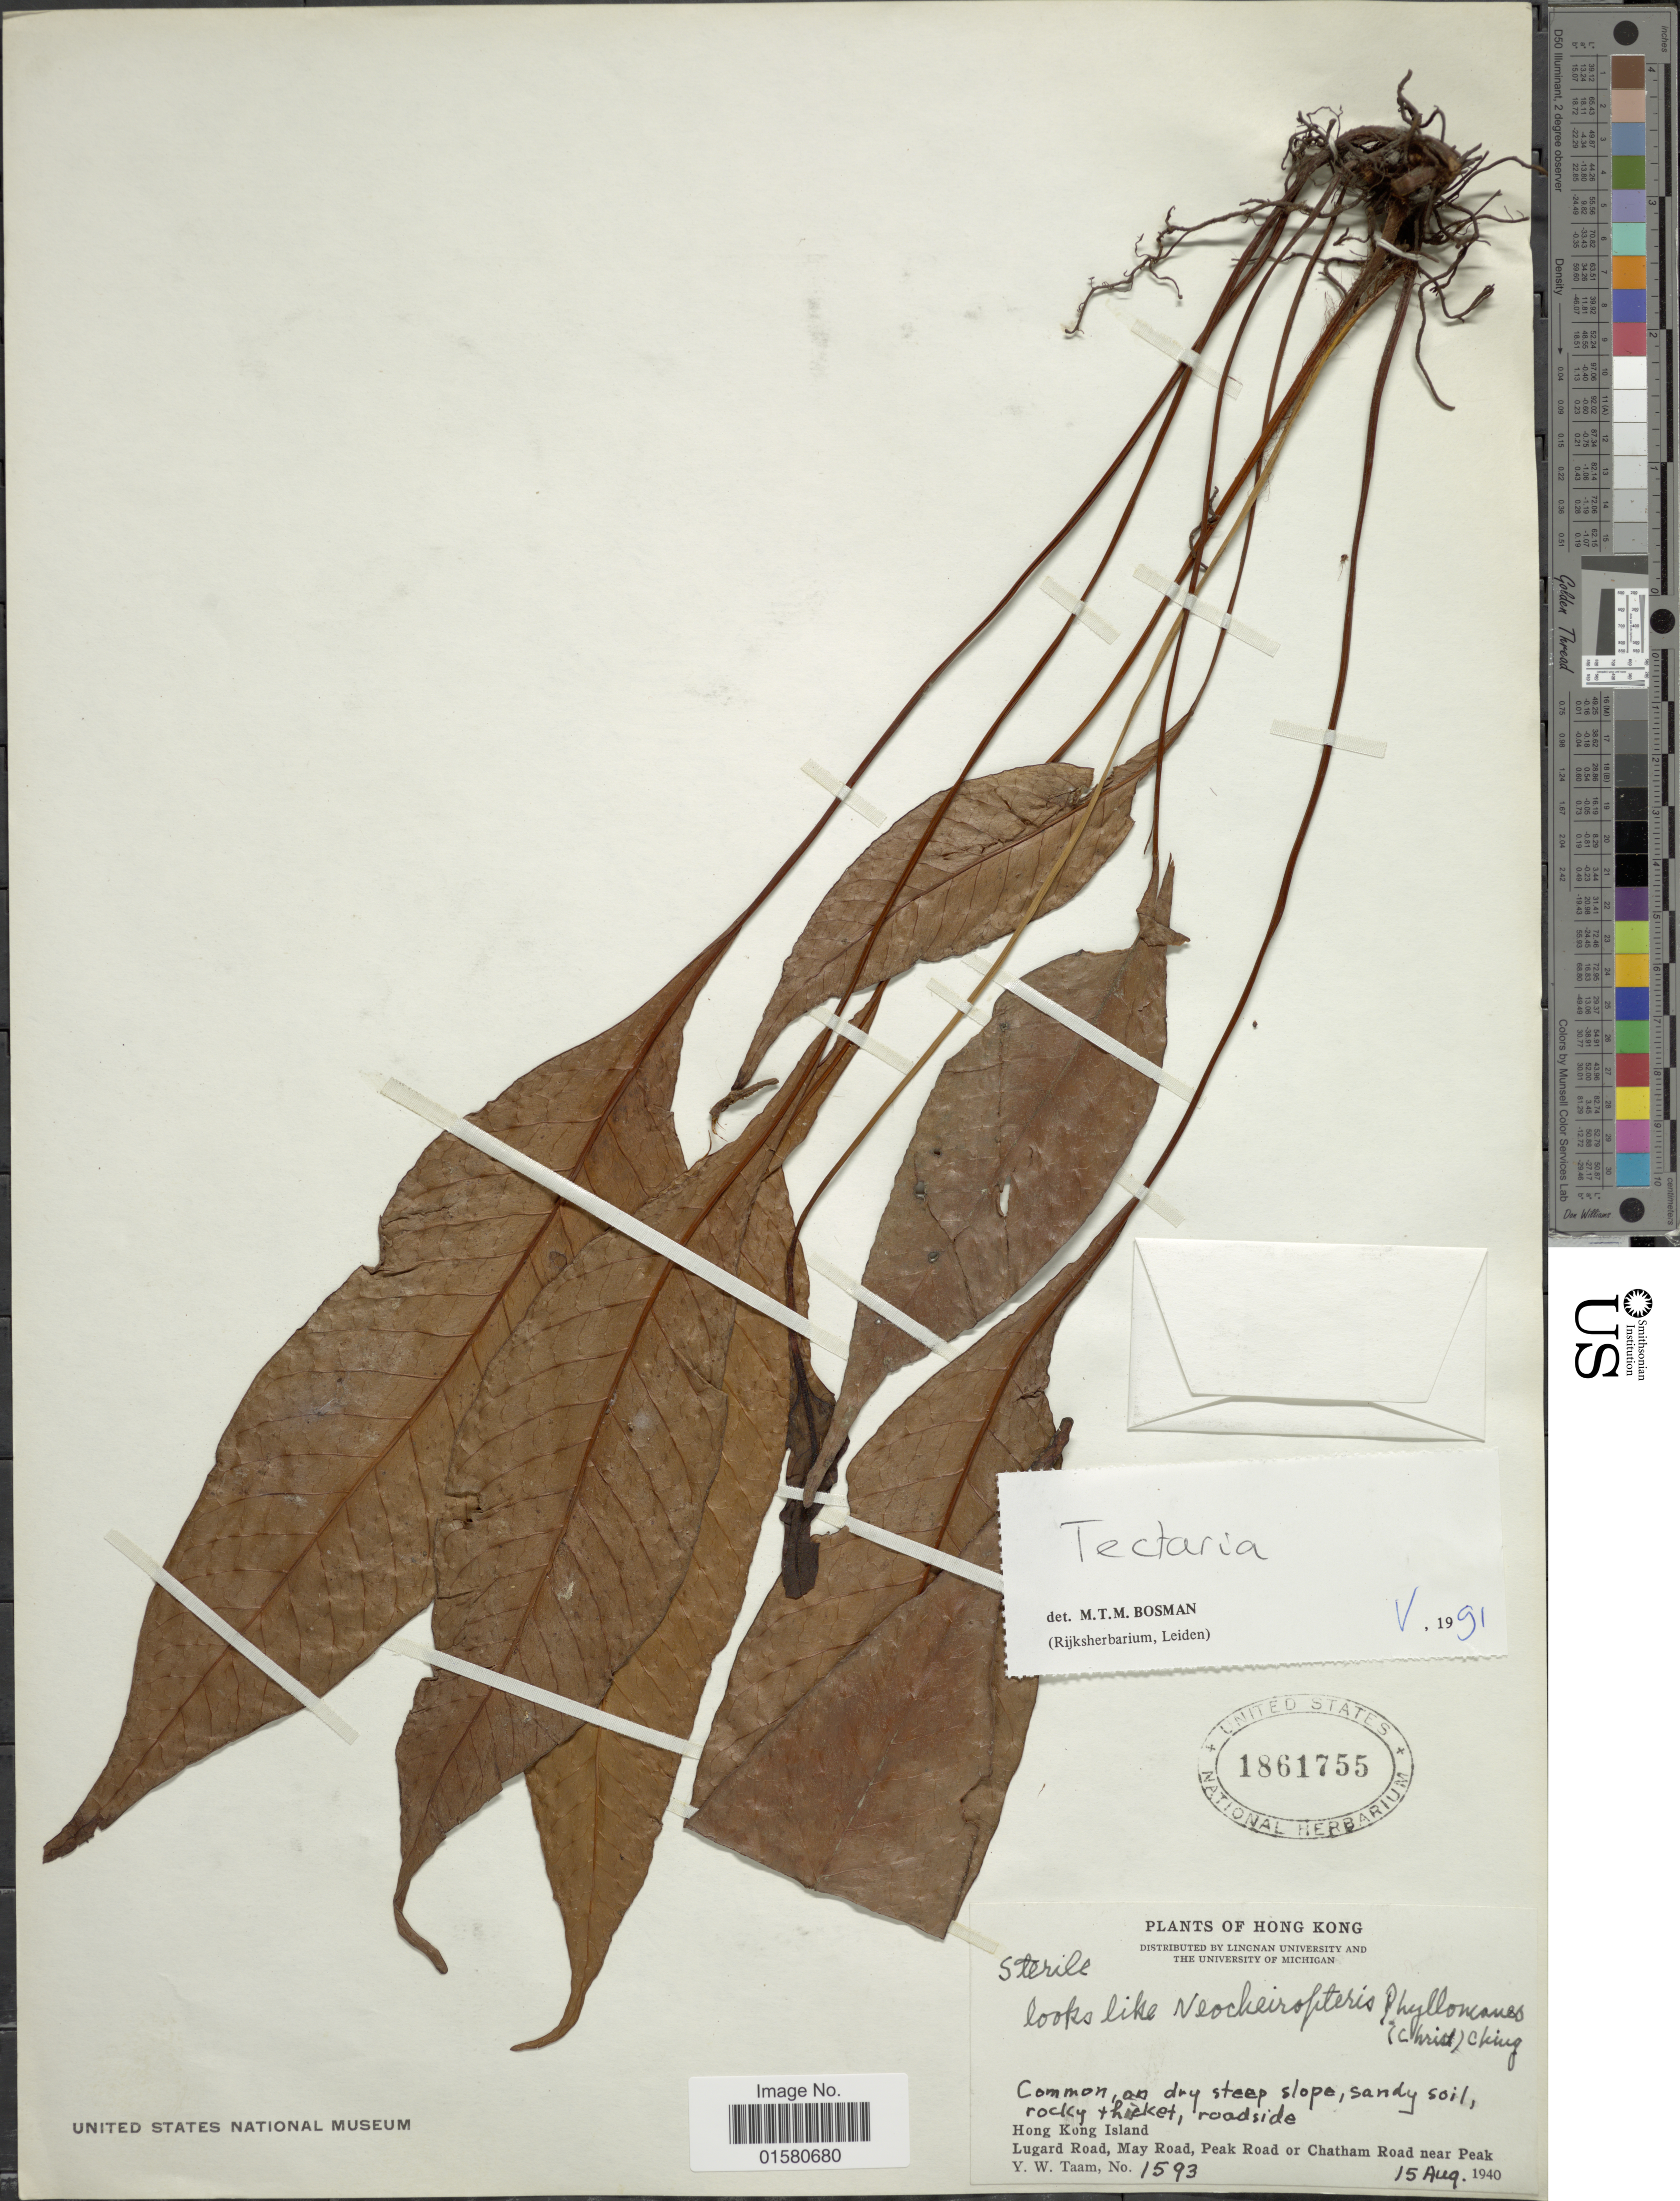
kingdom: Plantae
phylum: Tracheophyta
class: Polypodiopsida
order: Polypodiales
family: Tectariaceae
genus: Tectaria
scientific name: Tectaria sp.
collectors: Y. W. Taam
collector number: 1593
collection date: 1940-08-15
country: China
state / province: Hong Kong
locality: Hong Kong Island. Lugard Road, May road, Peak Road or Chatman Road near Peak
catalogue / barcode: US 1861755